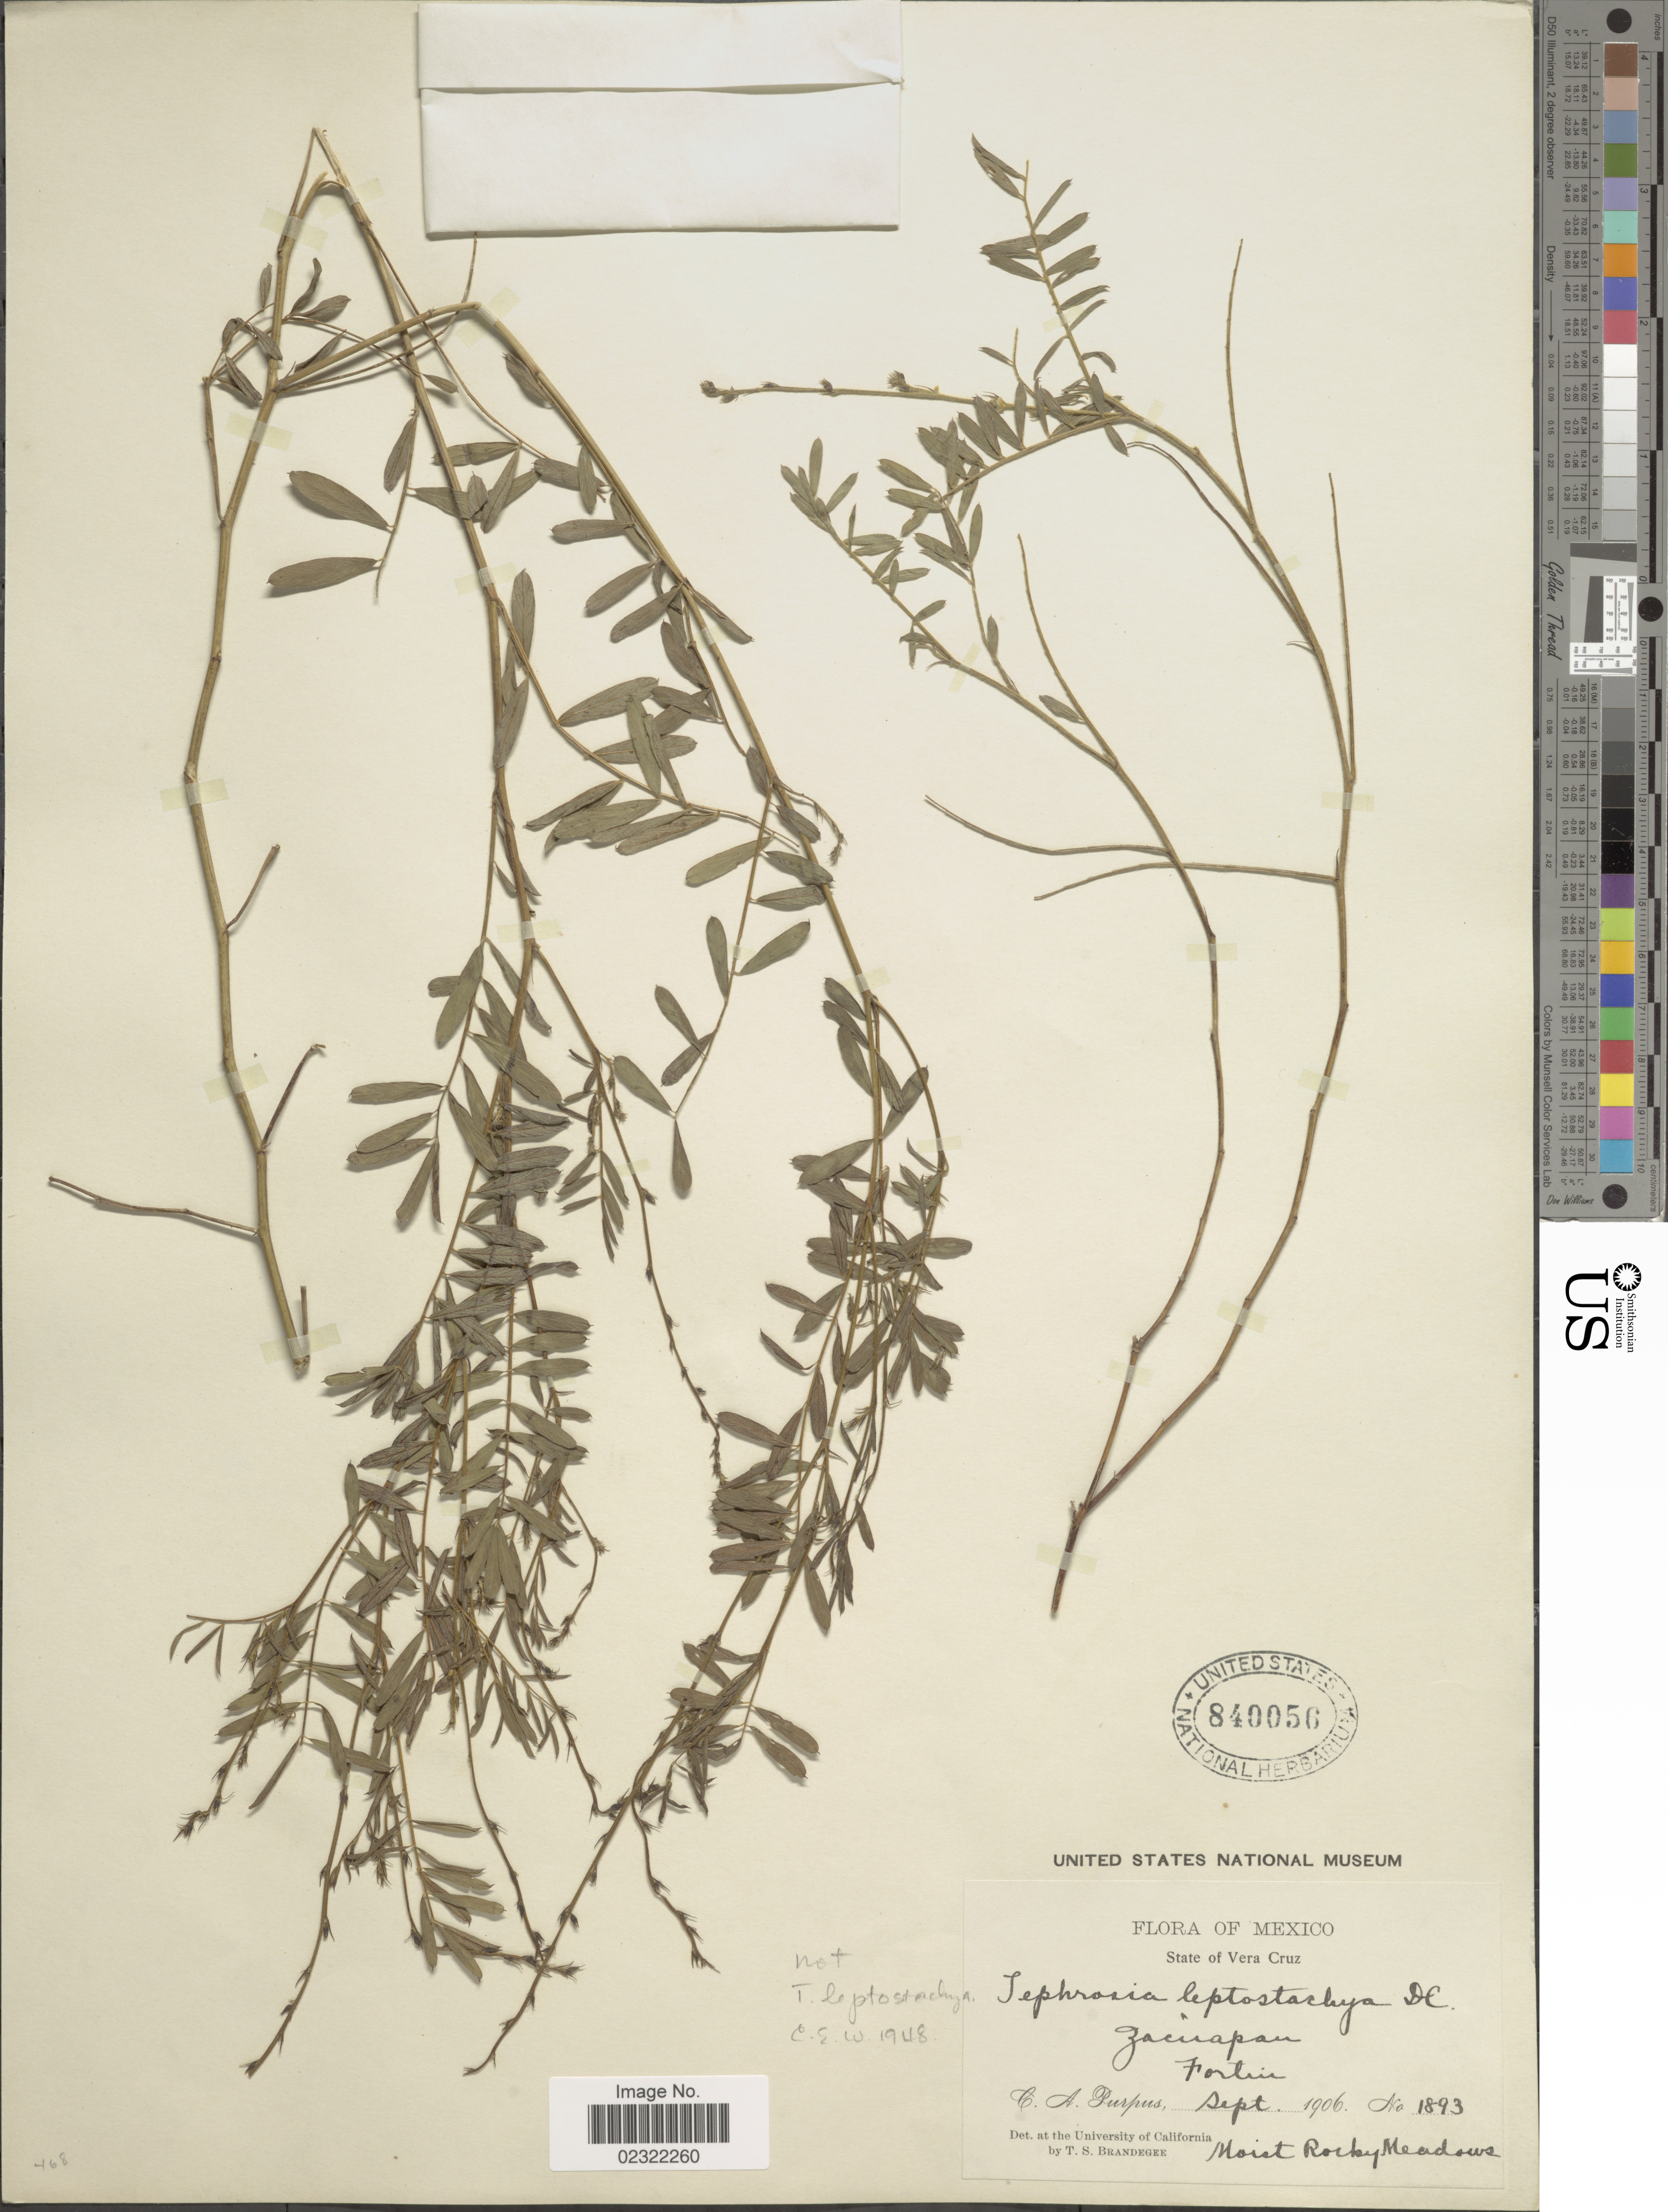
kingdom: Plantae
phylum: Tracheophyta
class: Magnoliopsida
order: Fabales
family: Fabaceae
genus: Tephrosia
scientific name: Tephrosia cinerea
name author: (L.) Pers.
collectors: C. A. Purpus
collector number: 1893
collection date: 1906-09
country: Mexico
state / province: Veracruz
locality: Mexico, State of Vera Cruz. Zacuapan, Fortin.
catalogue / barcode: US 840056